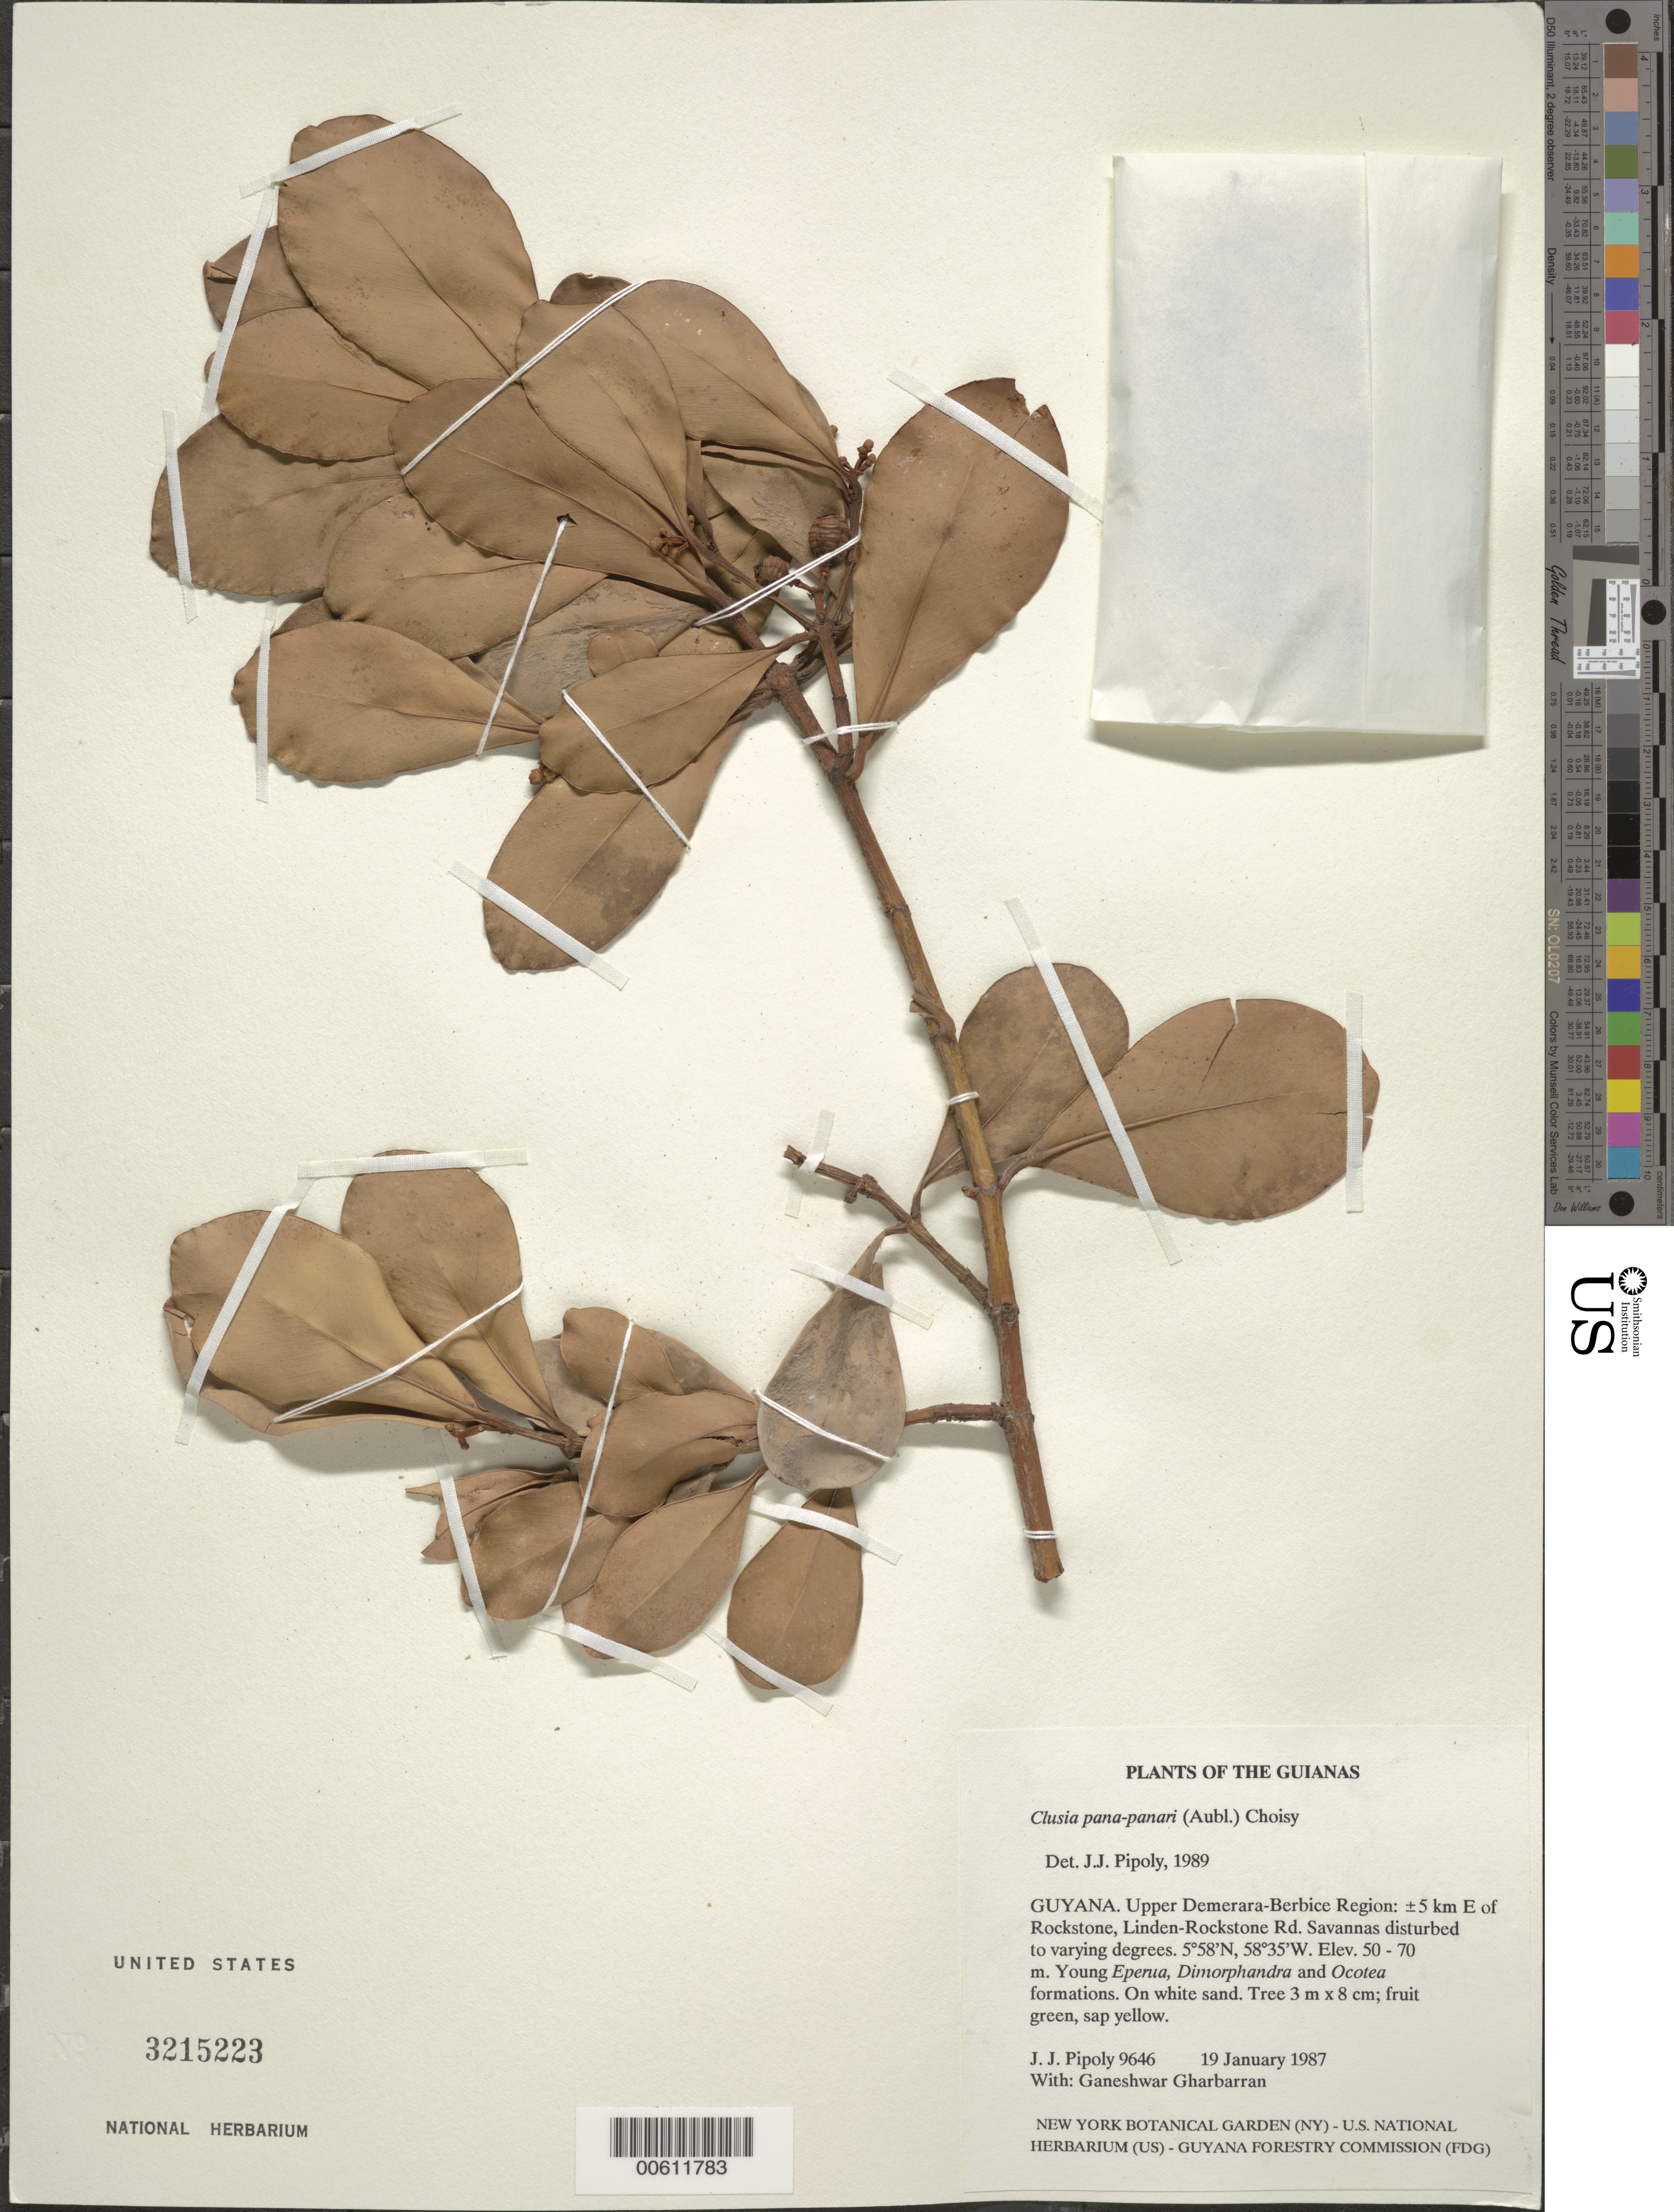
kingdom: Plantae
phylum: Tracheophyta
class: Magnoliopsida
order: Malpighiales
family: Clusiaceae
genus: Clusia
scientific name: Clusia panapanari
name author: (Aubl.) Choisy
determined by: Pipoly, J. J., III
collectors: J. J. Pipoly & G. Gharbarran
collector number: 9646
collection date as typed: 19 January 1987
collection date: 1987-01-19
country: Guyana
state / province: U. Demerara-Berbice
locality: ±5 km E of Rockstone, Linden-Rockstone Rd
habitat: Savannas disturbed to varying degrees. Young Eperua, Dimorphandra and Ocotea formations. On white sand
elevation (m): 50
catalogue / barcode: US 3215223